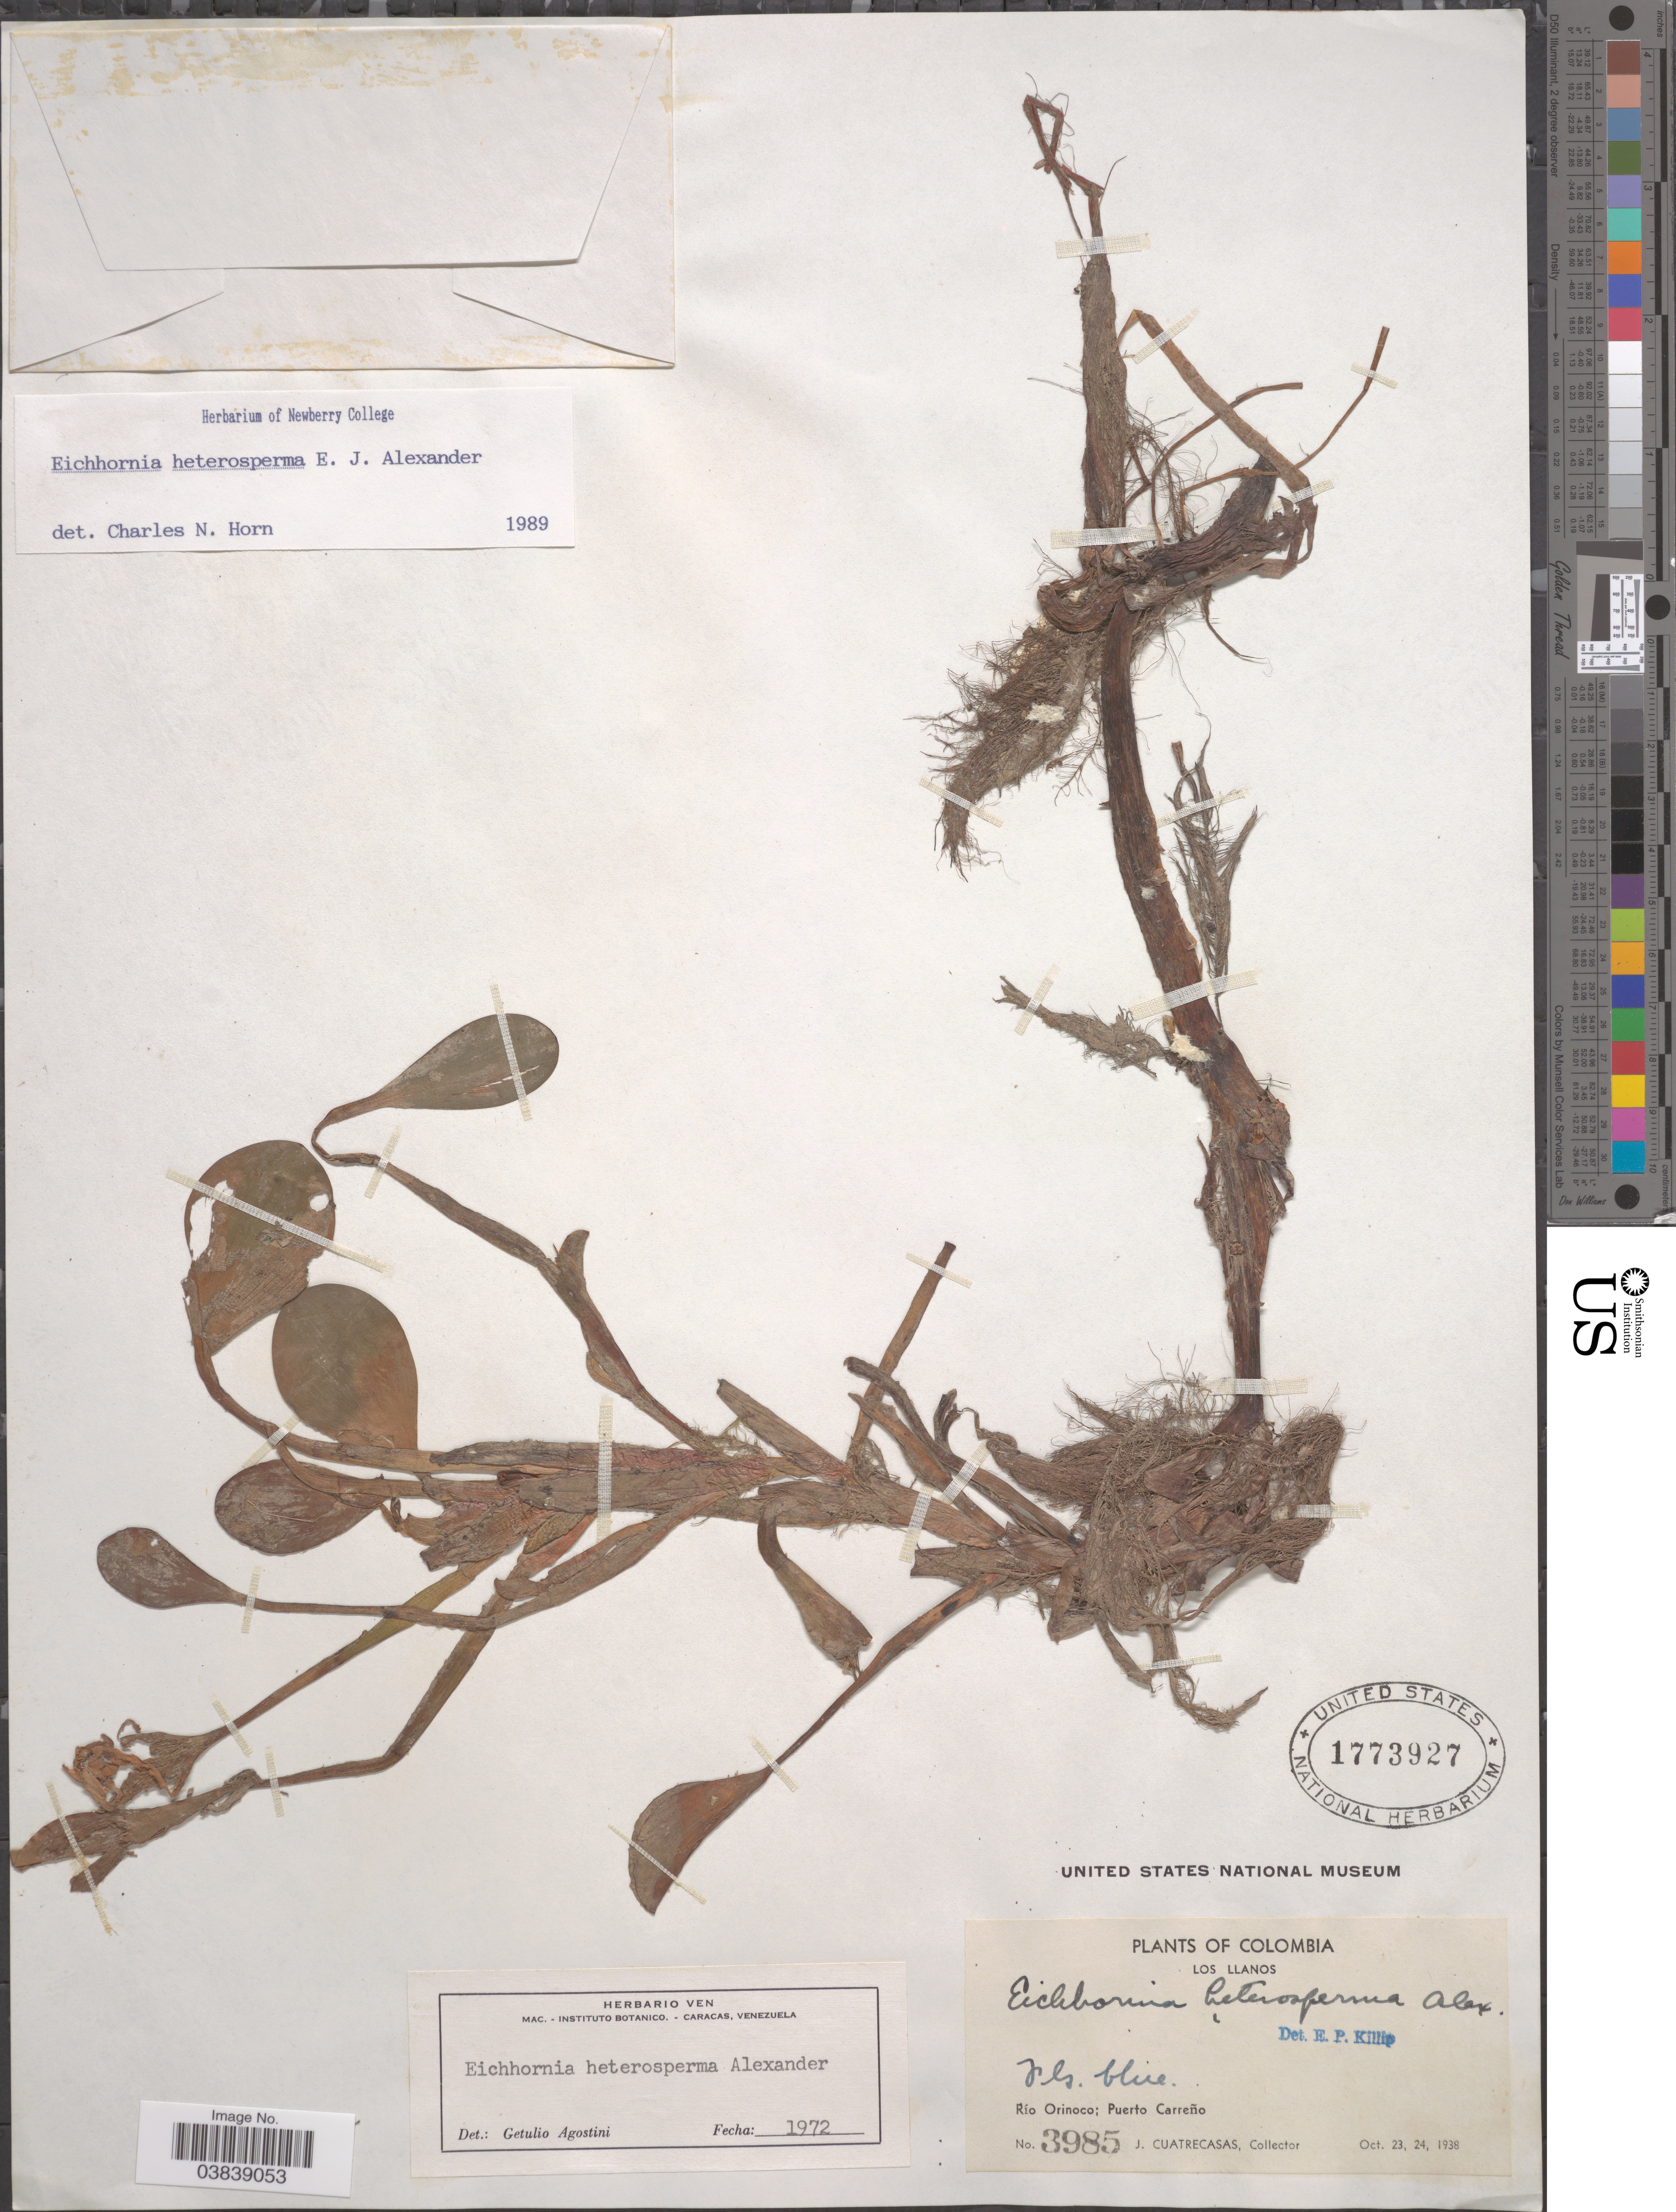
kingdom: Plantae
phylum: Tracheophyta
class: Liliopsida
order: Commelinales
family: Pontederiaceae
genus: Eichhornia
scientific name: Eichhornia heterosperma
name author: Alexander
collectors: J. Cuatrecasas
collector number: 3985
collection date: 1938-10-23/1938-10-24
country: Colombia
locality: Los Llanos. Río Orinoco; Puerto Carreño.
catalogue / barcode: US 1773927